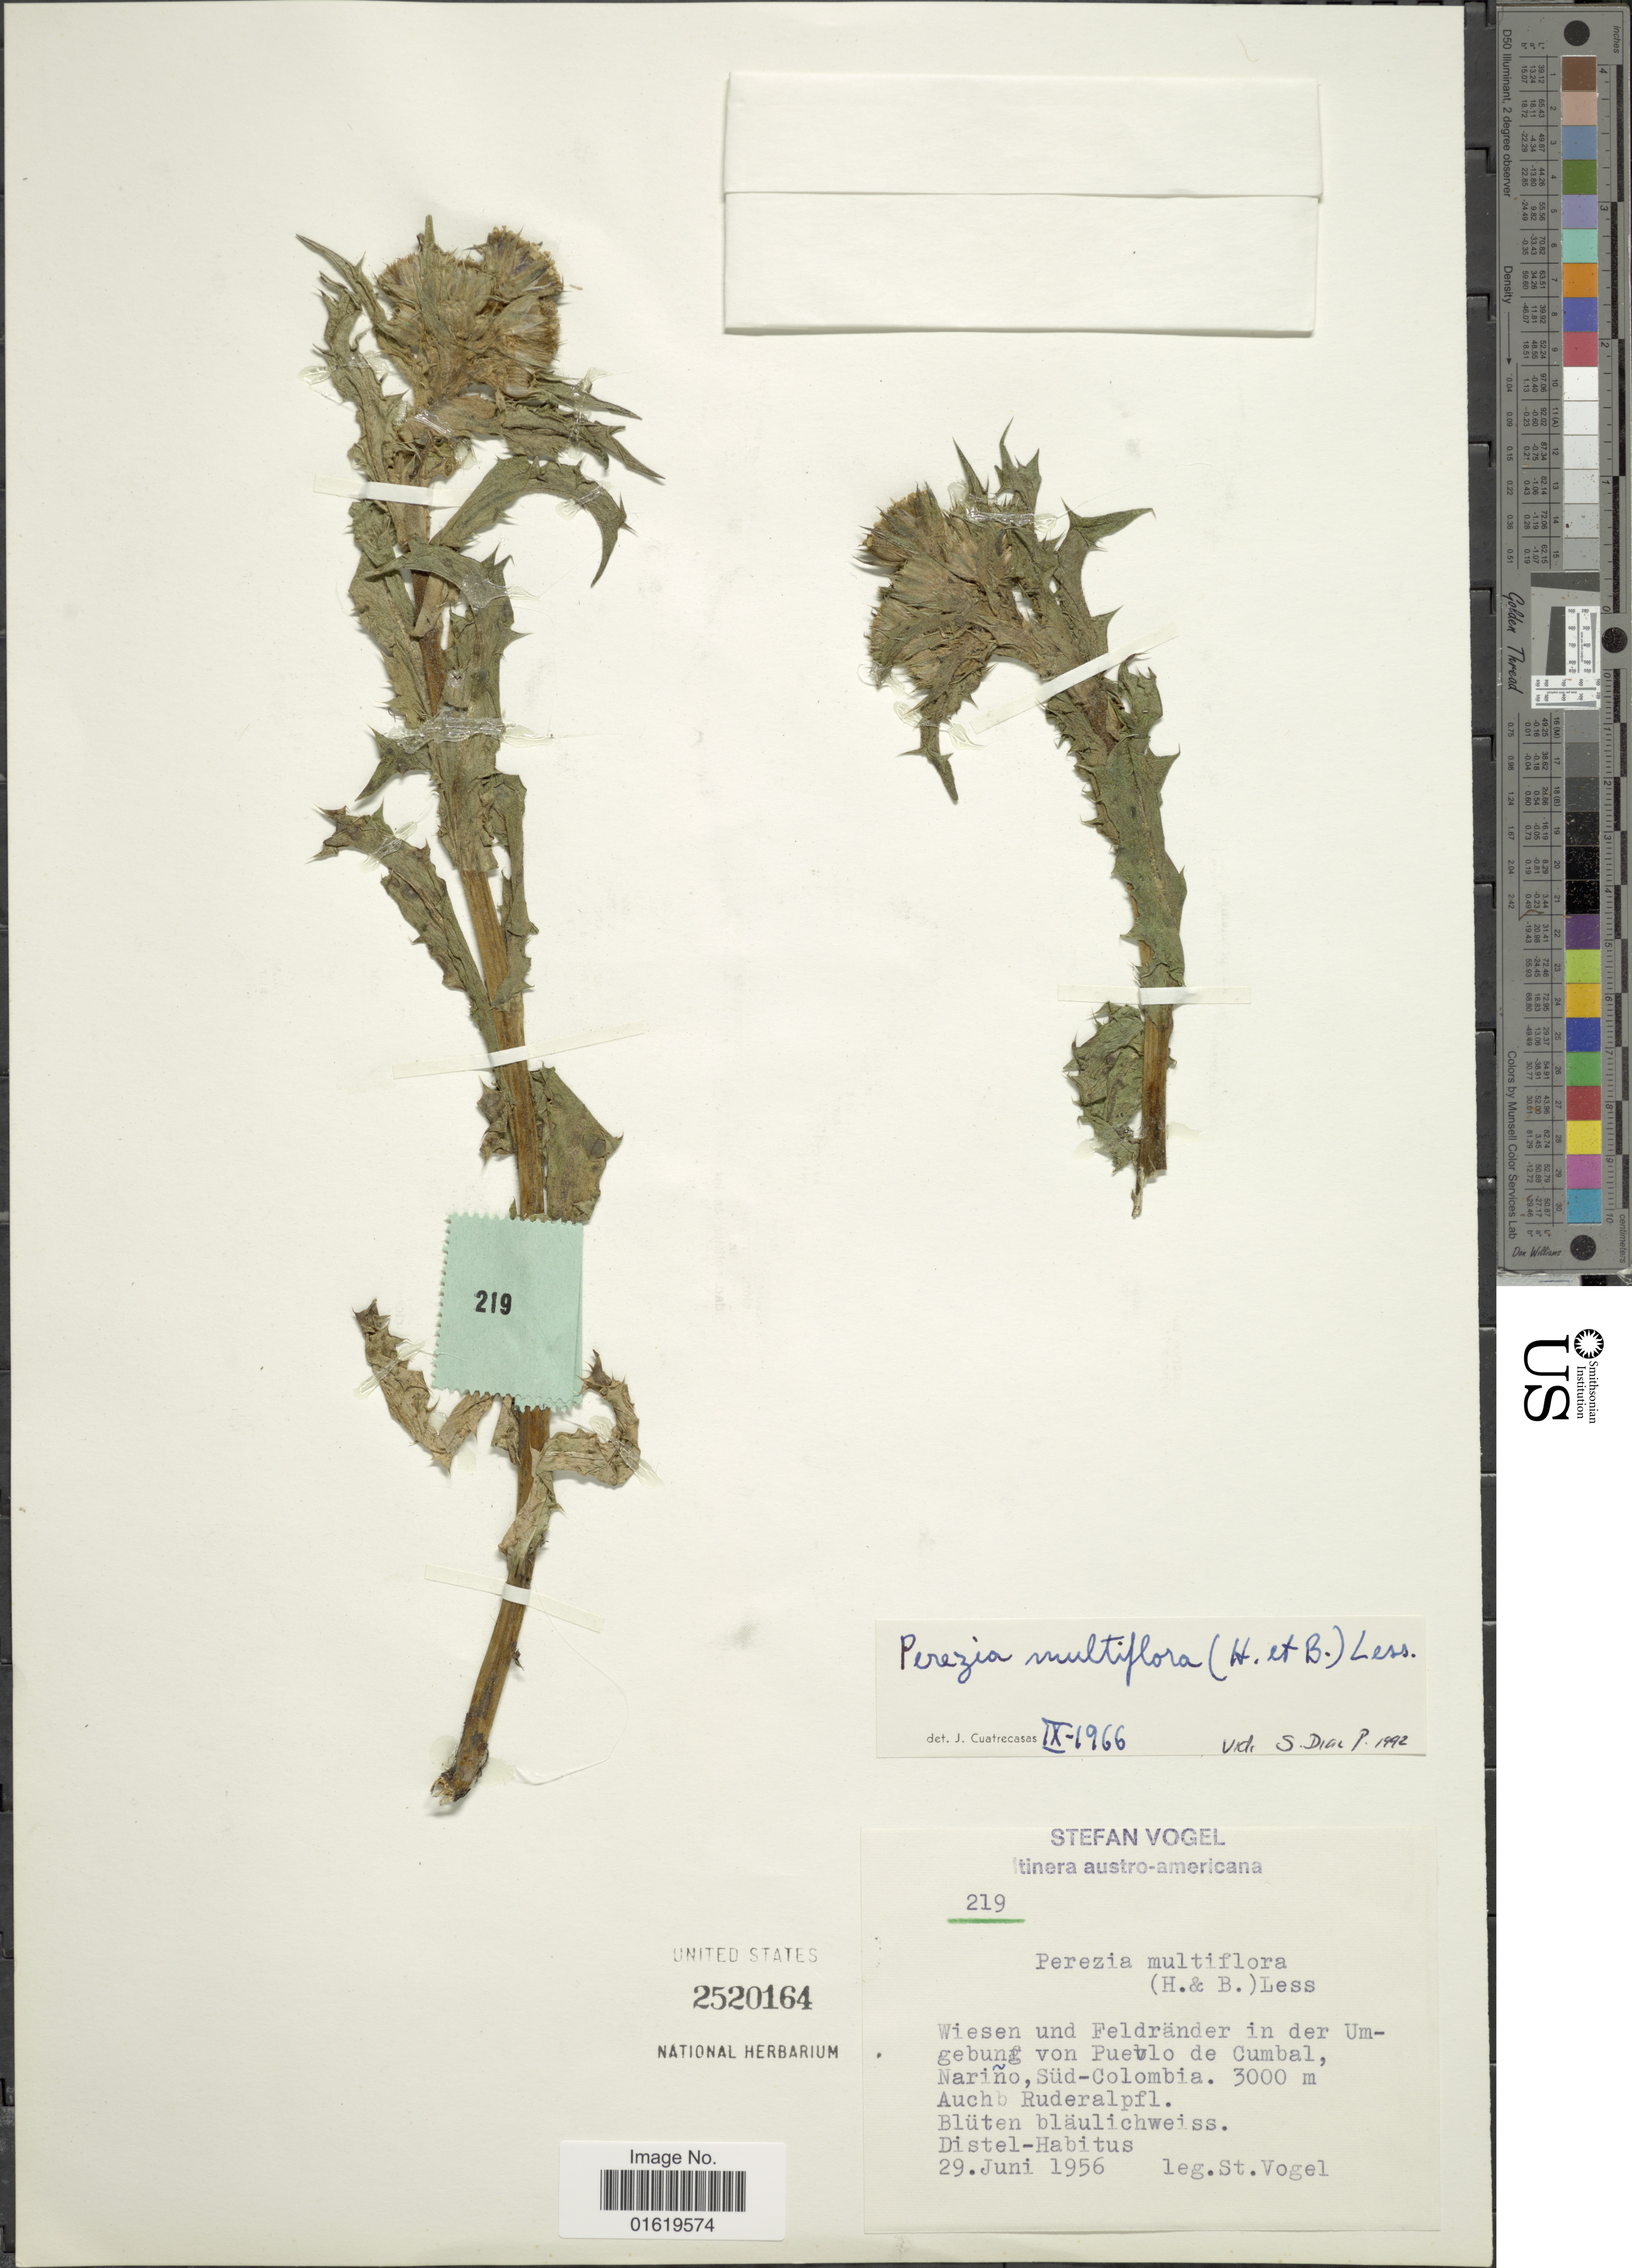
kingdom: Plantae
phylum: Tracheophyta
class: Magnoliopsida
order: Asterales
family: Asteraceae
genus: Perezia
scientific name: Perezia multiflora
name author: Less.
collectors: S. Vogel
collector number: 219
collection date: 1956-06-29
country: Colombia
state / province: Nariño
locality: Wiesen und Feldränder in der Umgebung von Pueblo de Cumbal, Nariño, Süd-Colombia. Auchb Ruderalpfl. Blüten bläulichweiss. Distel-Habitus.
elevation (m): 3000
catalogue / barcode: US 2520164